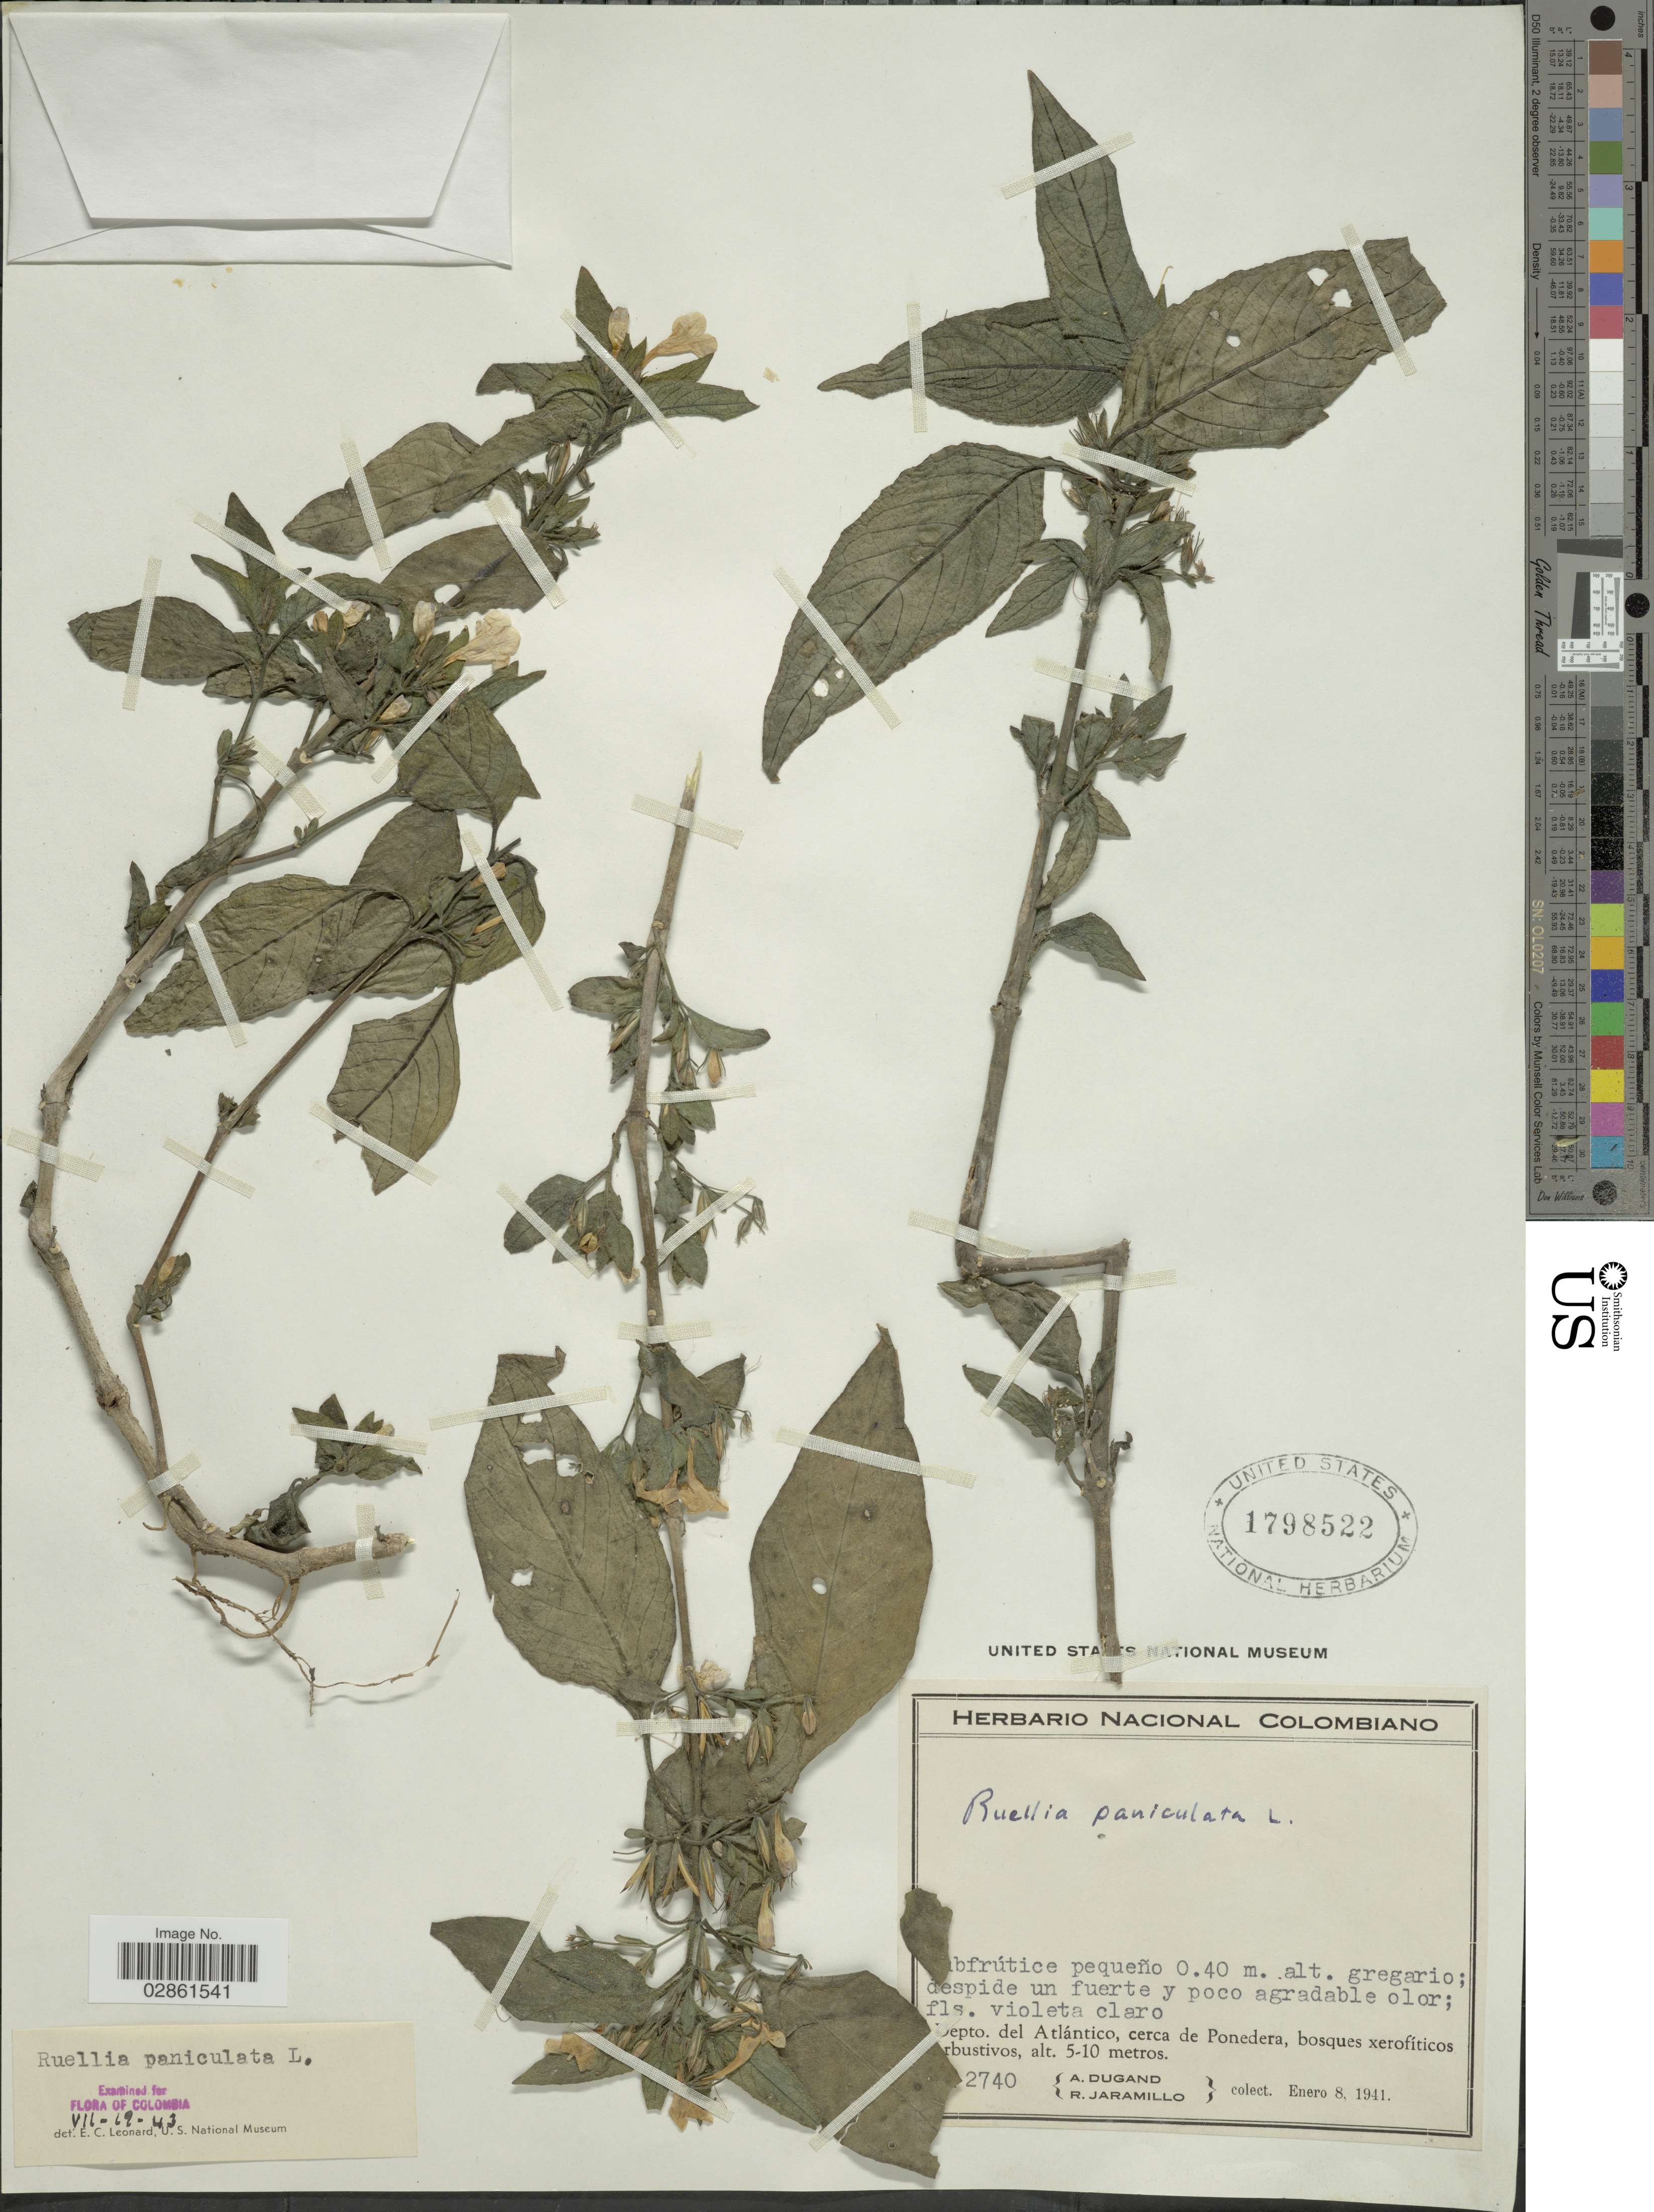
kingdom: Plantae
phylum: Tracheophyta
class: Magnoliopsida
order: Lamiales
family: Acanthaceae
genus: Ruellia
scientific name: Ruellia paniculata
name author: L.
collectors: A. Dugand & R. Jaramillo M.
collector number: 2740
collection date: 1941-01-08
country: Colombia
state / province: Atlántico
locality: Depto. del Atlántico, cerca de Ponedera.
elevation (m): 5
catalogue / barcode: US 1798522